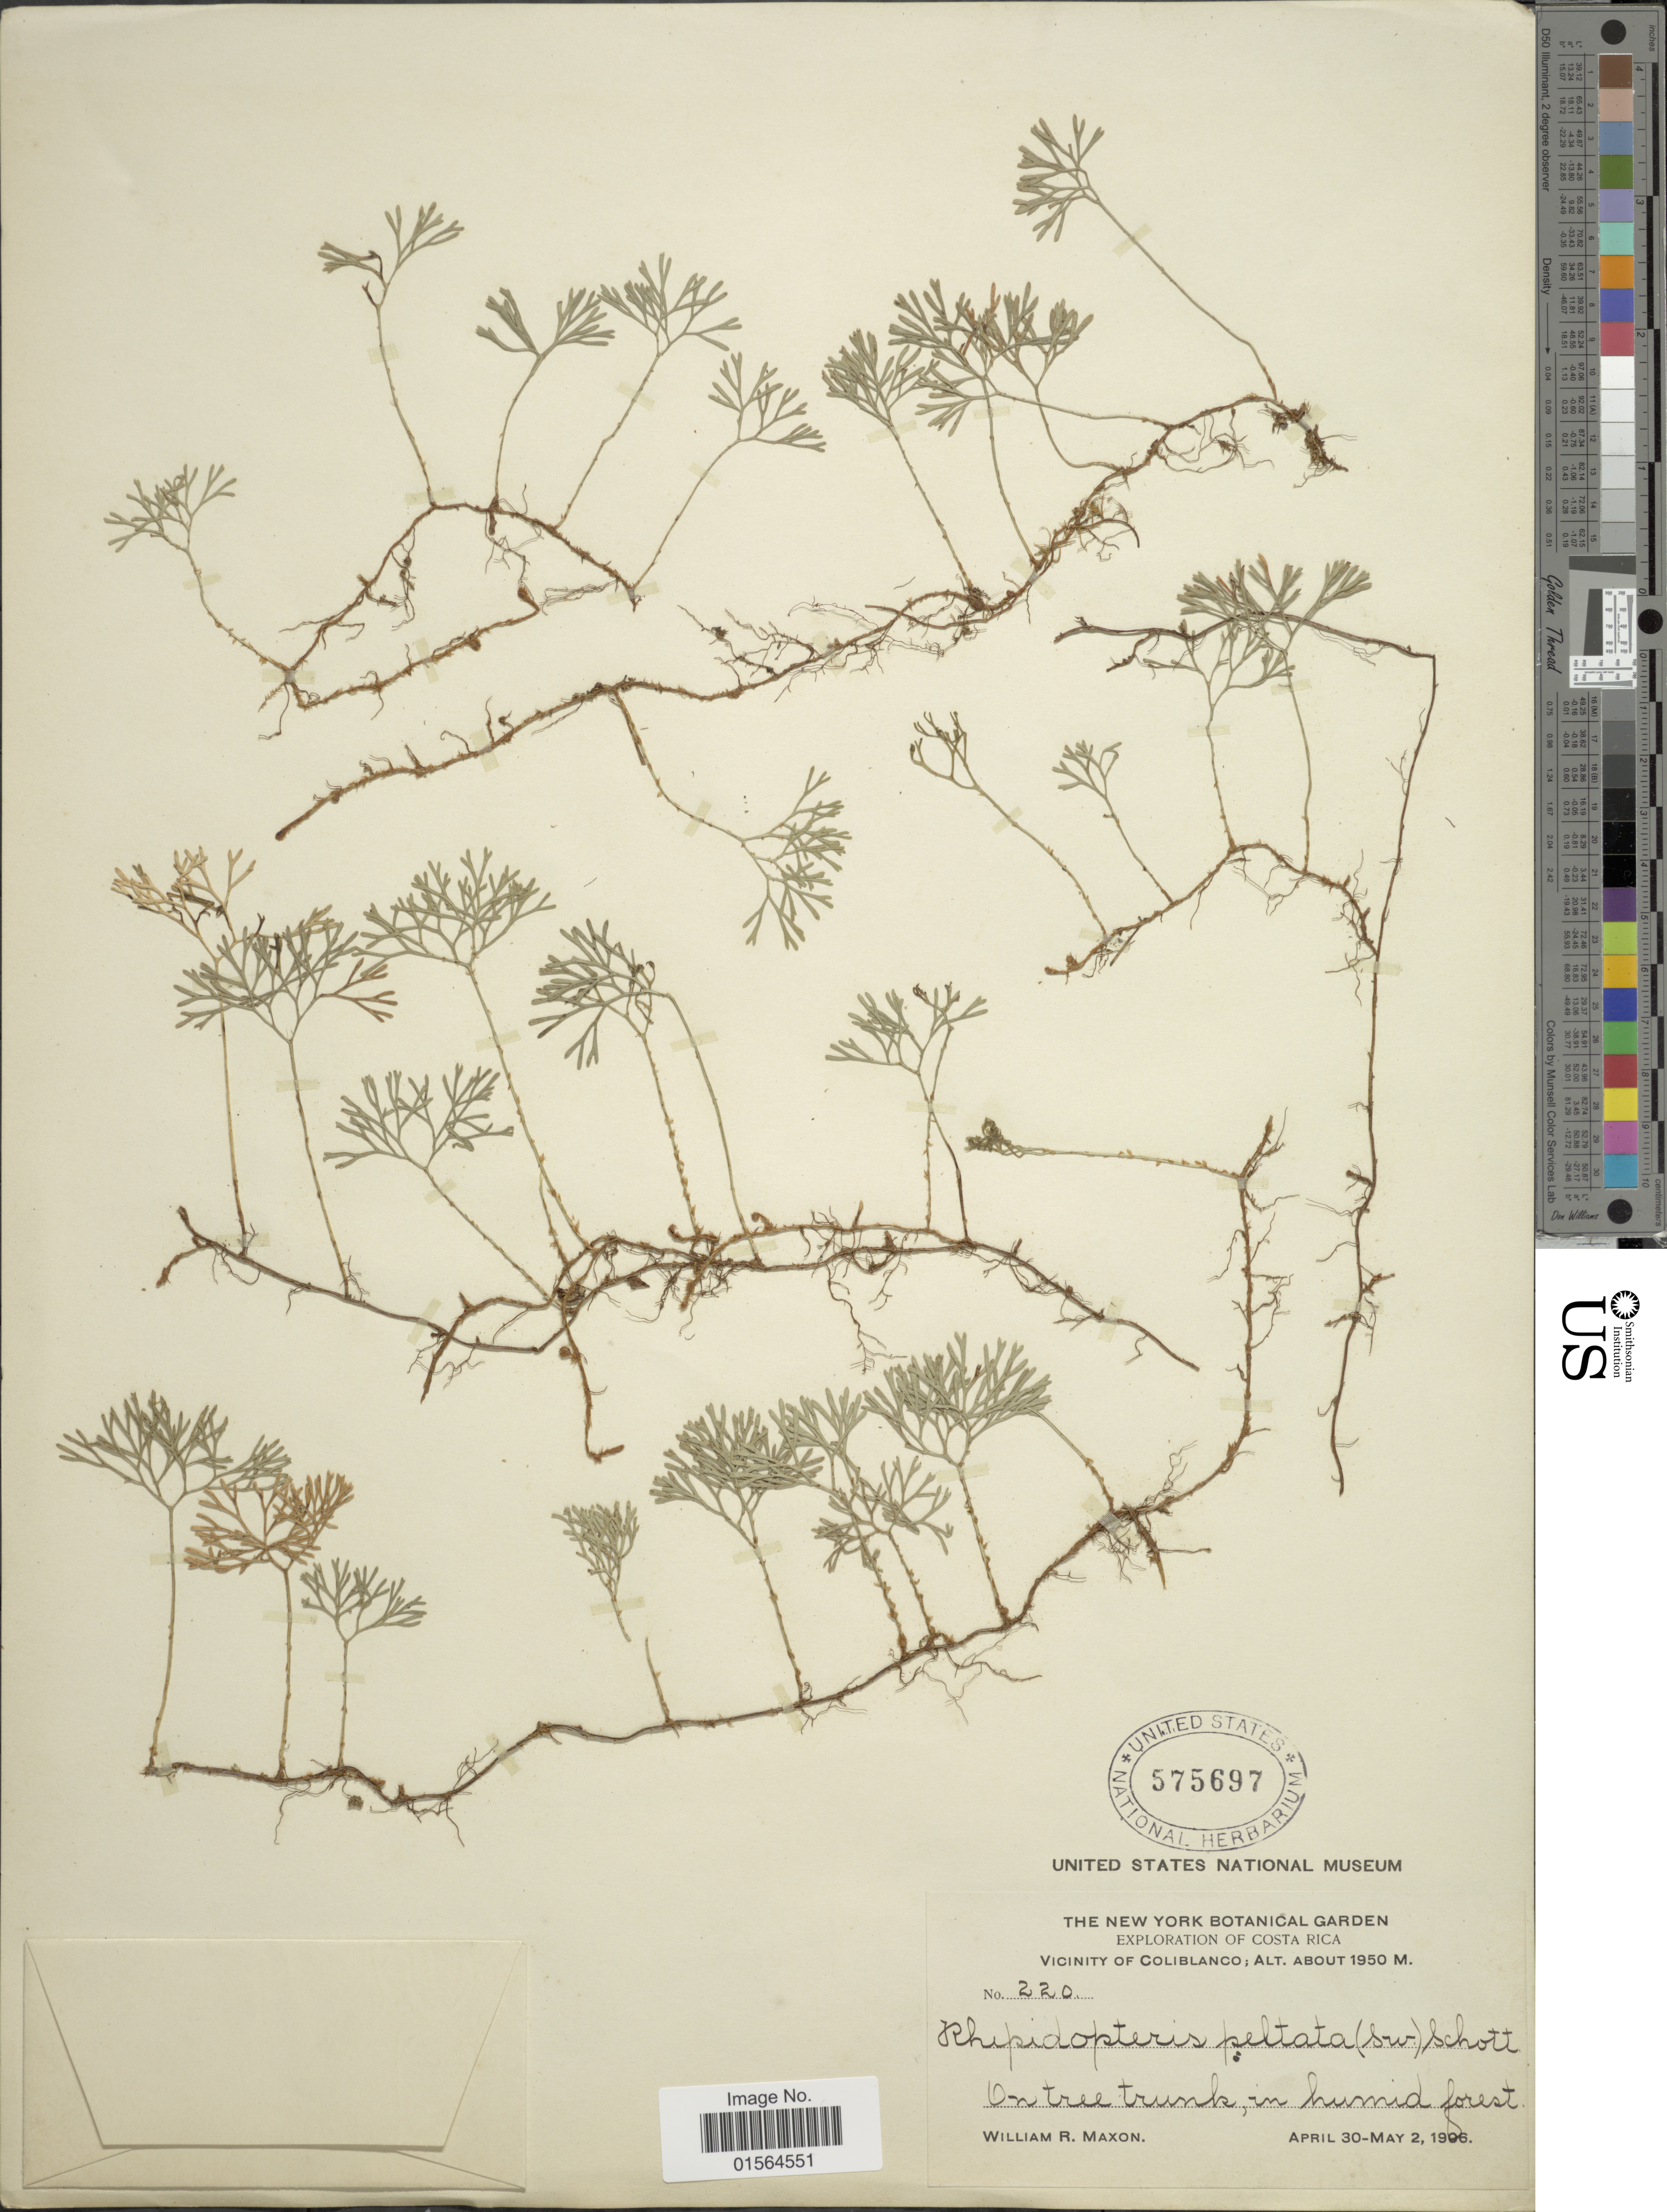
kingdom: Plantae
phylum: Tracheophyta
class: Polypodiopsida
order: Polypodiales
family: Dryopteridaceae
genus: Elaphoglossum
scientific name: Elaphoglossum peltatum f. foeniculaceum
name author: (Hook. & Grev.) Mickel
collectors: W. R. Maxon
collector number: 220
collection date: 1906-04-30/1906-05-02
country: Costa Rica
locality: Vicinity of Coliblanco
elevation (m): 1950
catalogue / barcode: US 575697